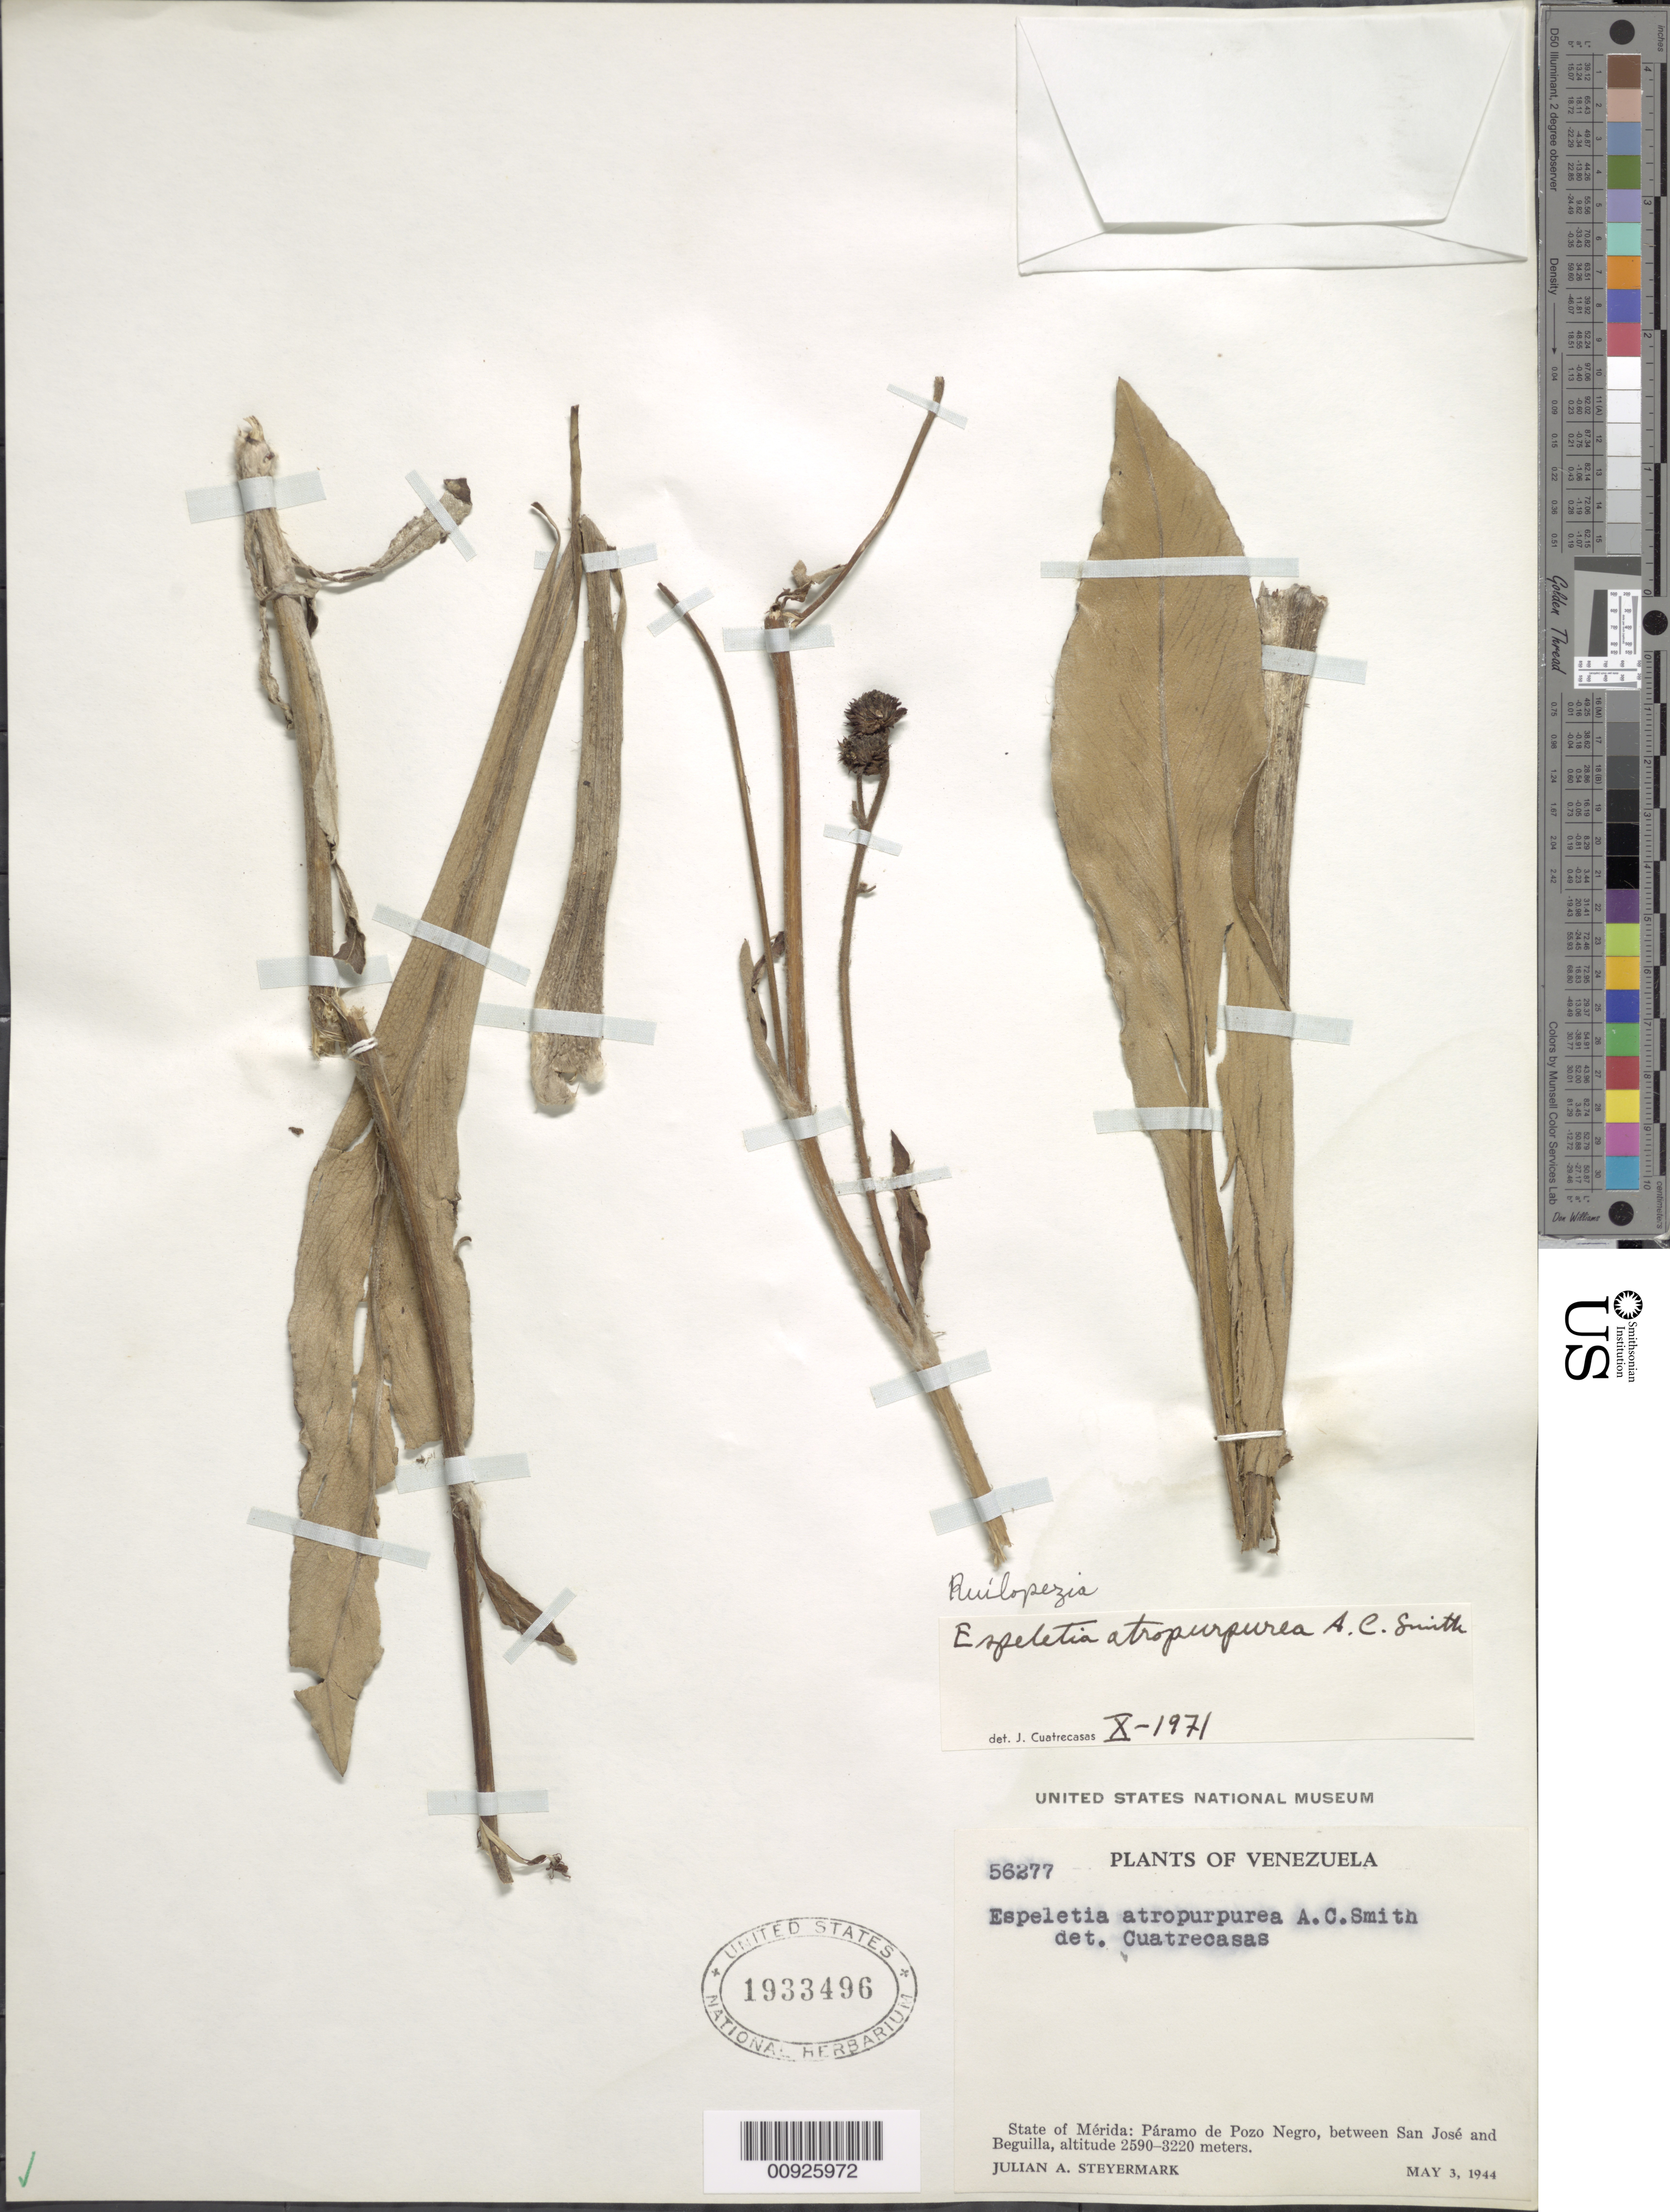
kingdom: Plantae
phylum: Tracheophyta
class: Magnoliopsida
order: Asterales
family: Asteraceae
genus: Ruilopezia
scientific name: Ruilopezia atropurpurea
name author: (A.C. Sm.) Cuatrec.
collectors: J. Steyermark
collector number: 56277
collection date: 1944-05-03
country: Venezuela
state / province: Mérida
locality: Páramo de Pozo Negro. Between San José and Beguilla.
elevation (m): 2590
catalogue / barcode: US 1933496